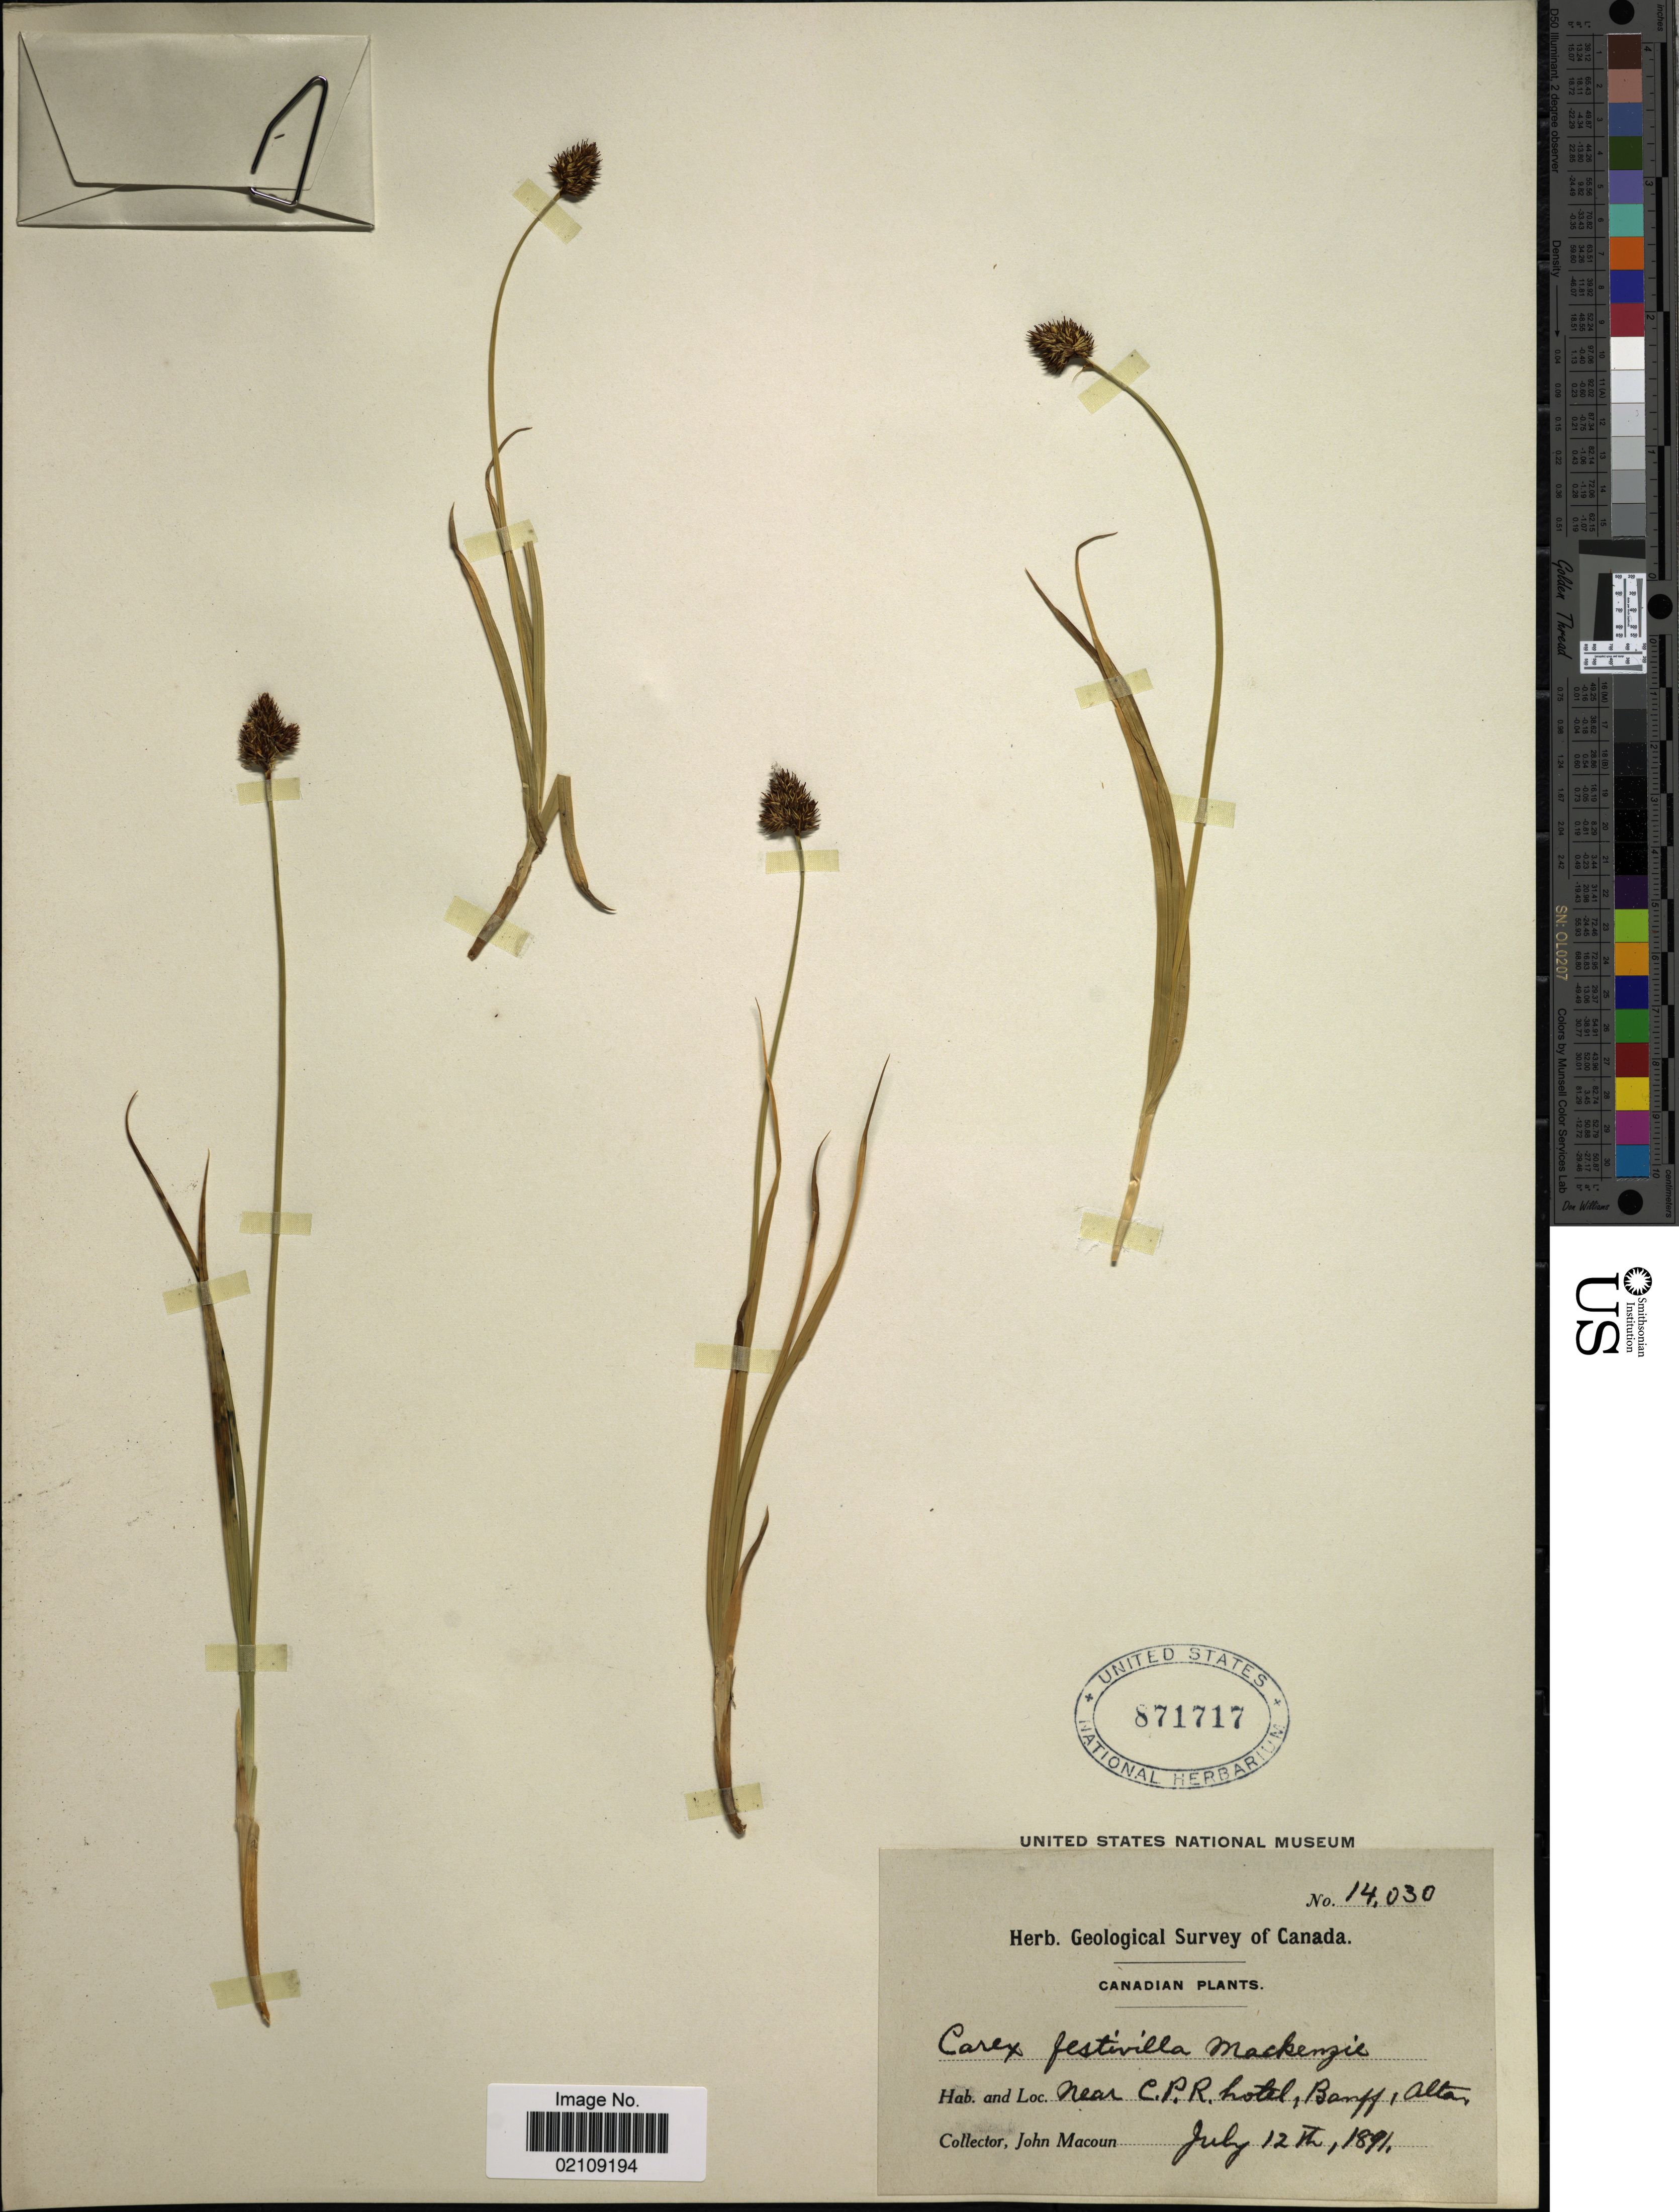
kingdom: Plantae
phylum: Tracheophyta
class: Liliopsida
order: Poales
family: Cyperaceae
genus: Carex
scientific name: Carex microptera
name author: Mack.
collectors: J. Macoun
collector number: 14030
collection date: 1891-07-12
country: Canada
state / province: Alberta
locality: Near C.P.R. hotel, Banff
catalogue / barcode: US 871717